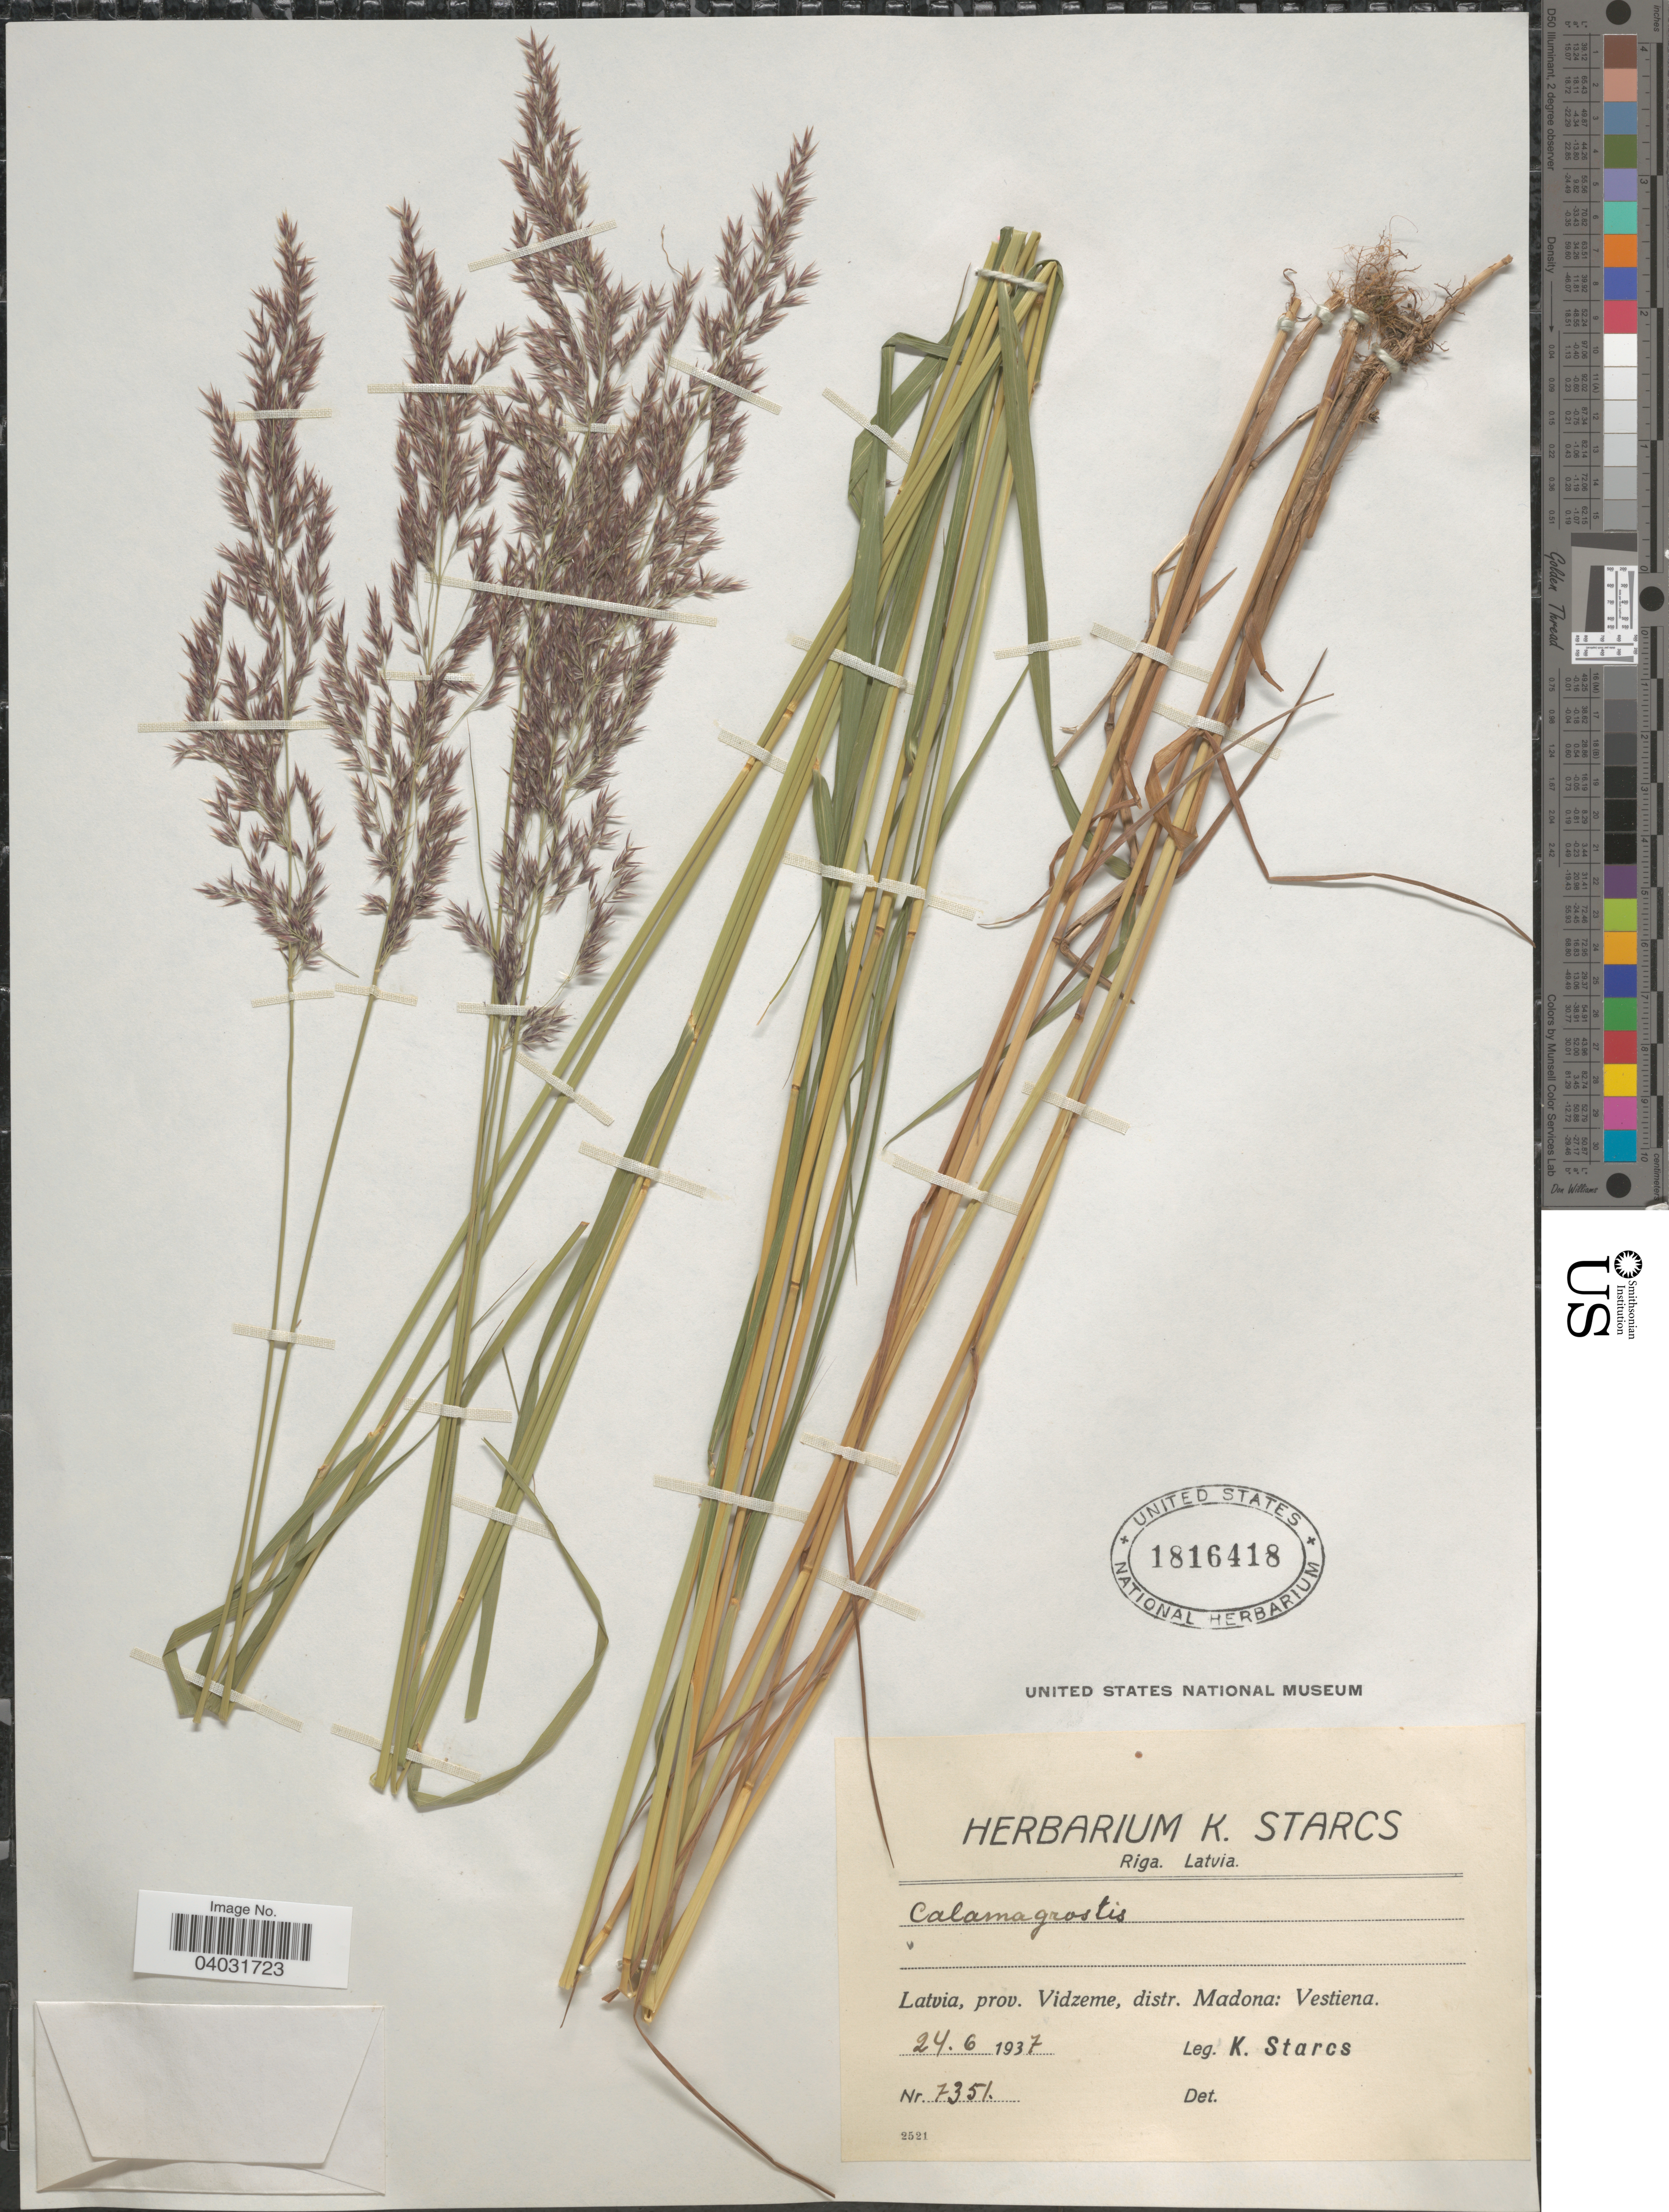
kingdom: Plantae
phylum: Tracheophyta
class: Liliopsida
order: Poales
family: Poaceae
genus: Calamagrostis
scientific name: Calamagrostis sp.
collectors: K. Starcs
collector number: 7351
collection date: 1937-06-24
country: Latvia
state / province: Madonas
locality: Prov. Vidzema, distr. Madona: Vestiena.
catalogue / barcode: US 1816418